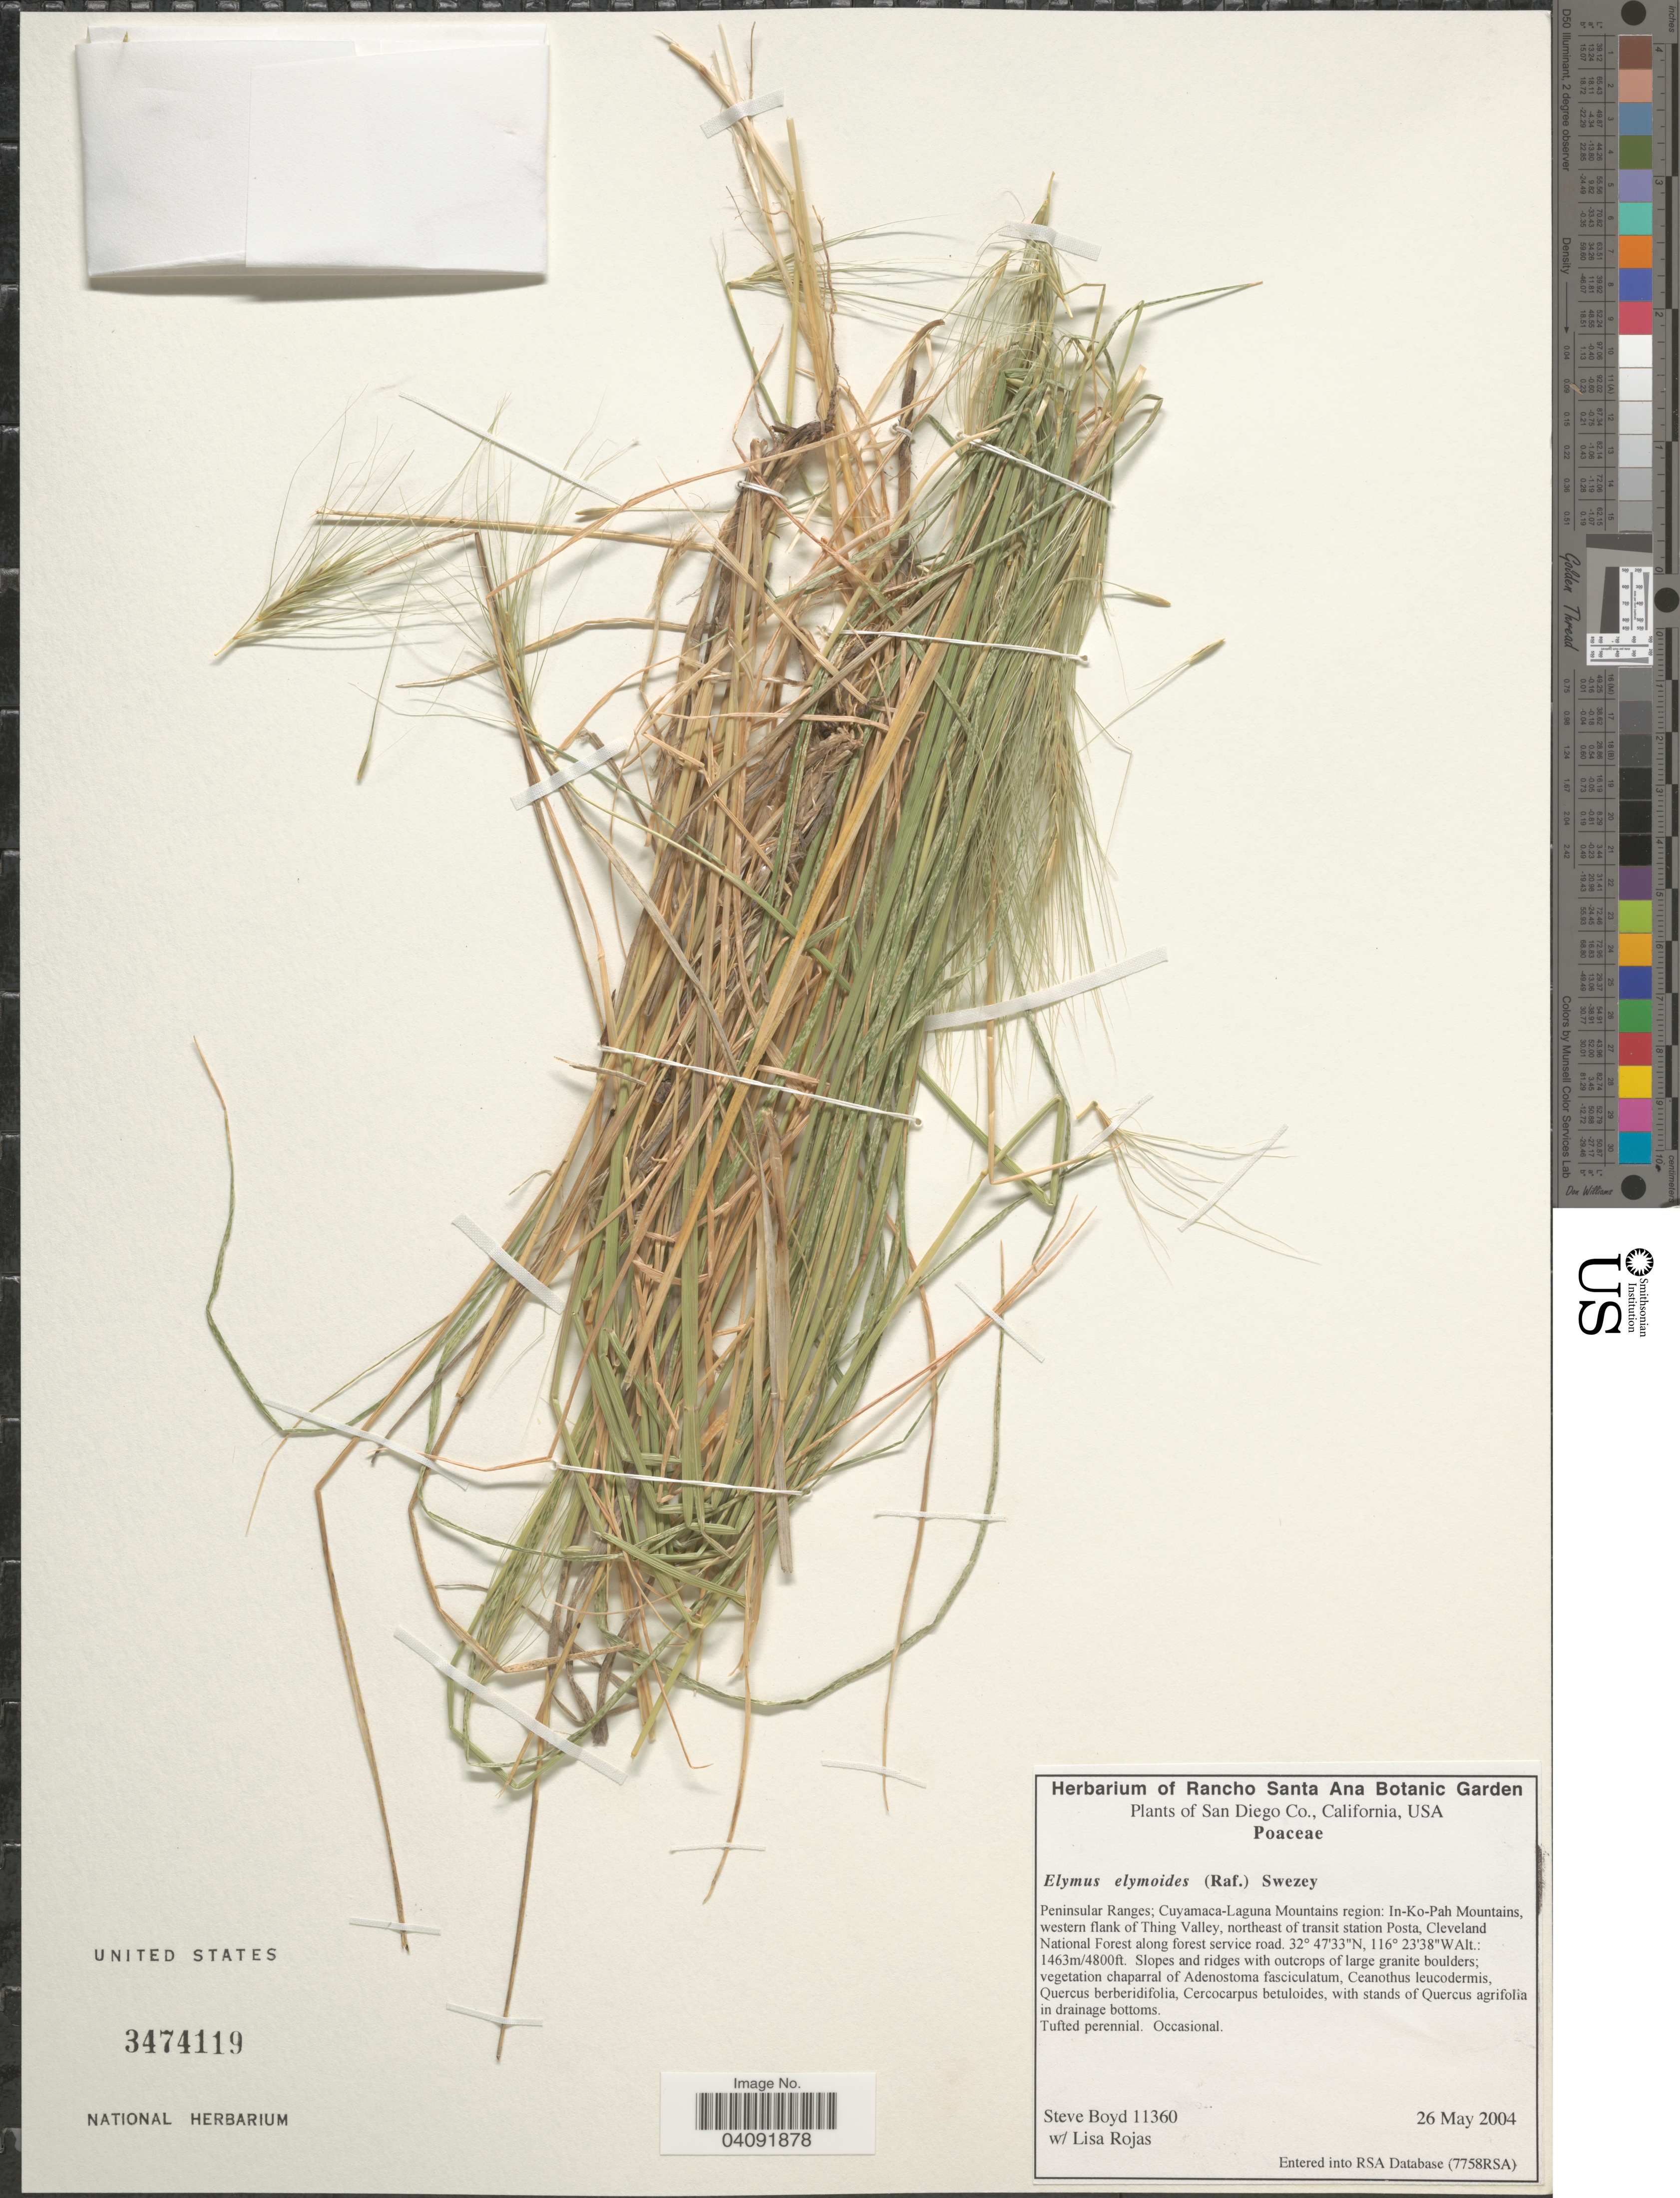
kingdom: Plantae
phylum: Tracheophyta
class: Liliopsida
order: Poales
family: Poaceae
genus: Elymus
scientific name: Elymus elymoides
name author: (Raf.) Swezey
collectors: S. Boyd & L. Rojas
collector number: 11360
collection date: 2004-05-26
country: United States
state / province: California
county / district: San Diego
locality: San Diego Co. Peninsular Ranges; Cuyamaca-Laguna Mountains region: In-Ko-Pah Mountains, western flank of Thing Valley, northeast of transit station Posta, Cleveland National Forest along forest service road.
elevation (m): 1463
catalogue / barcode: US 3474119